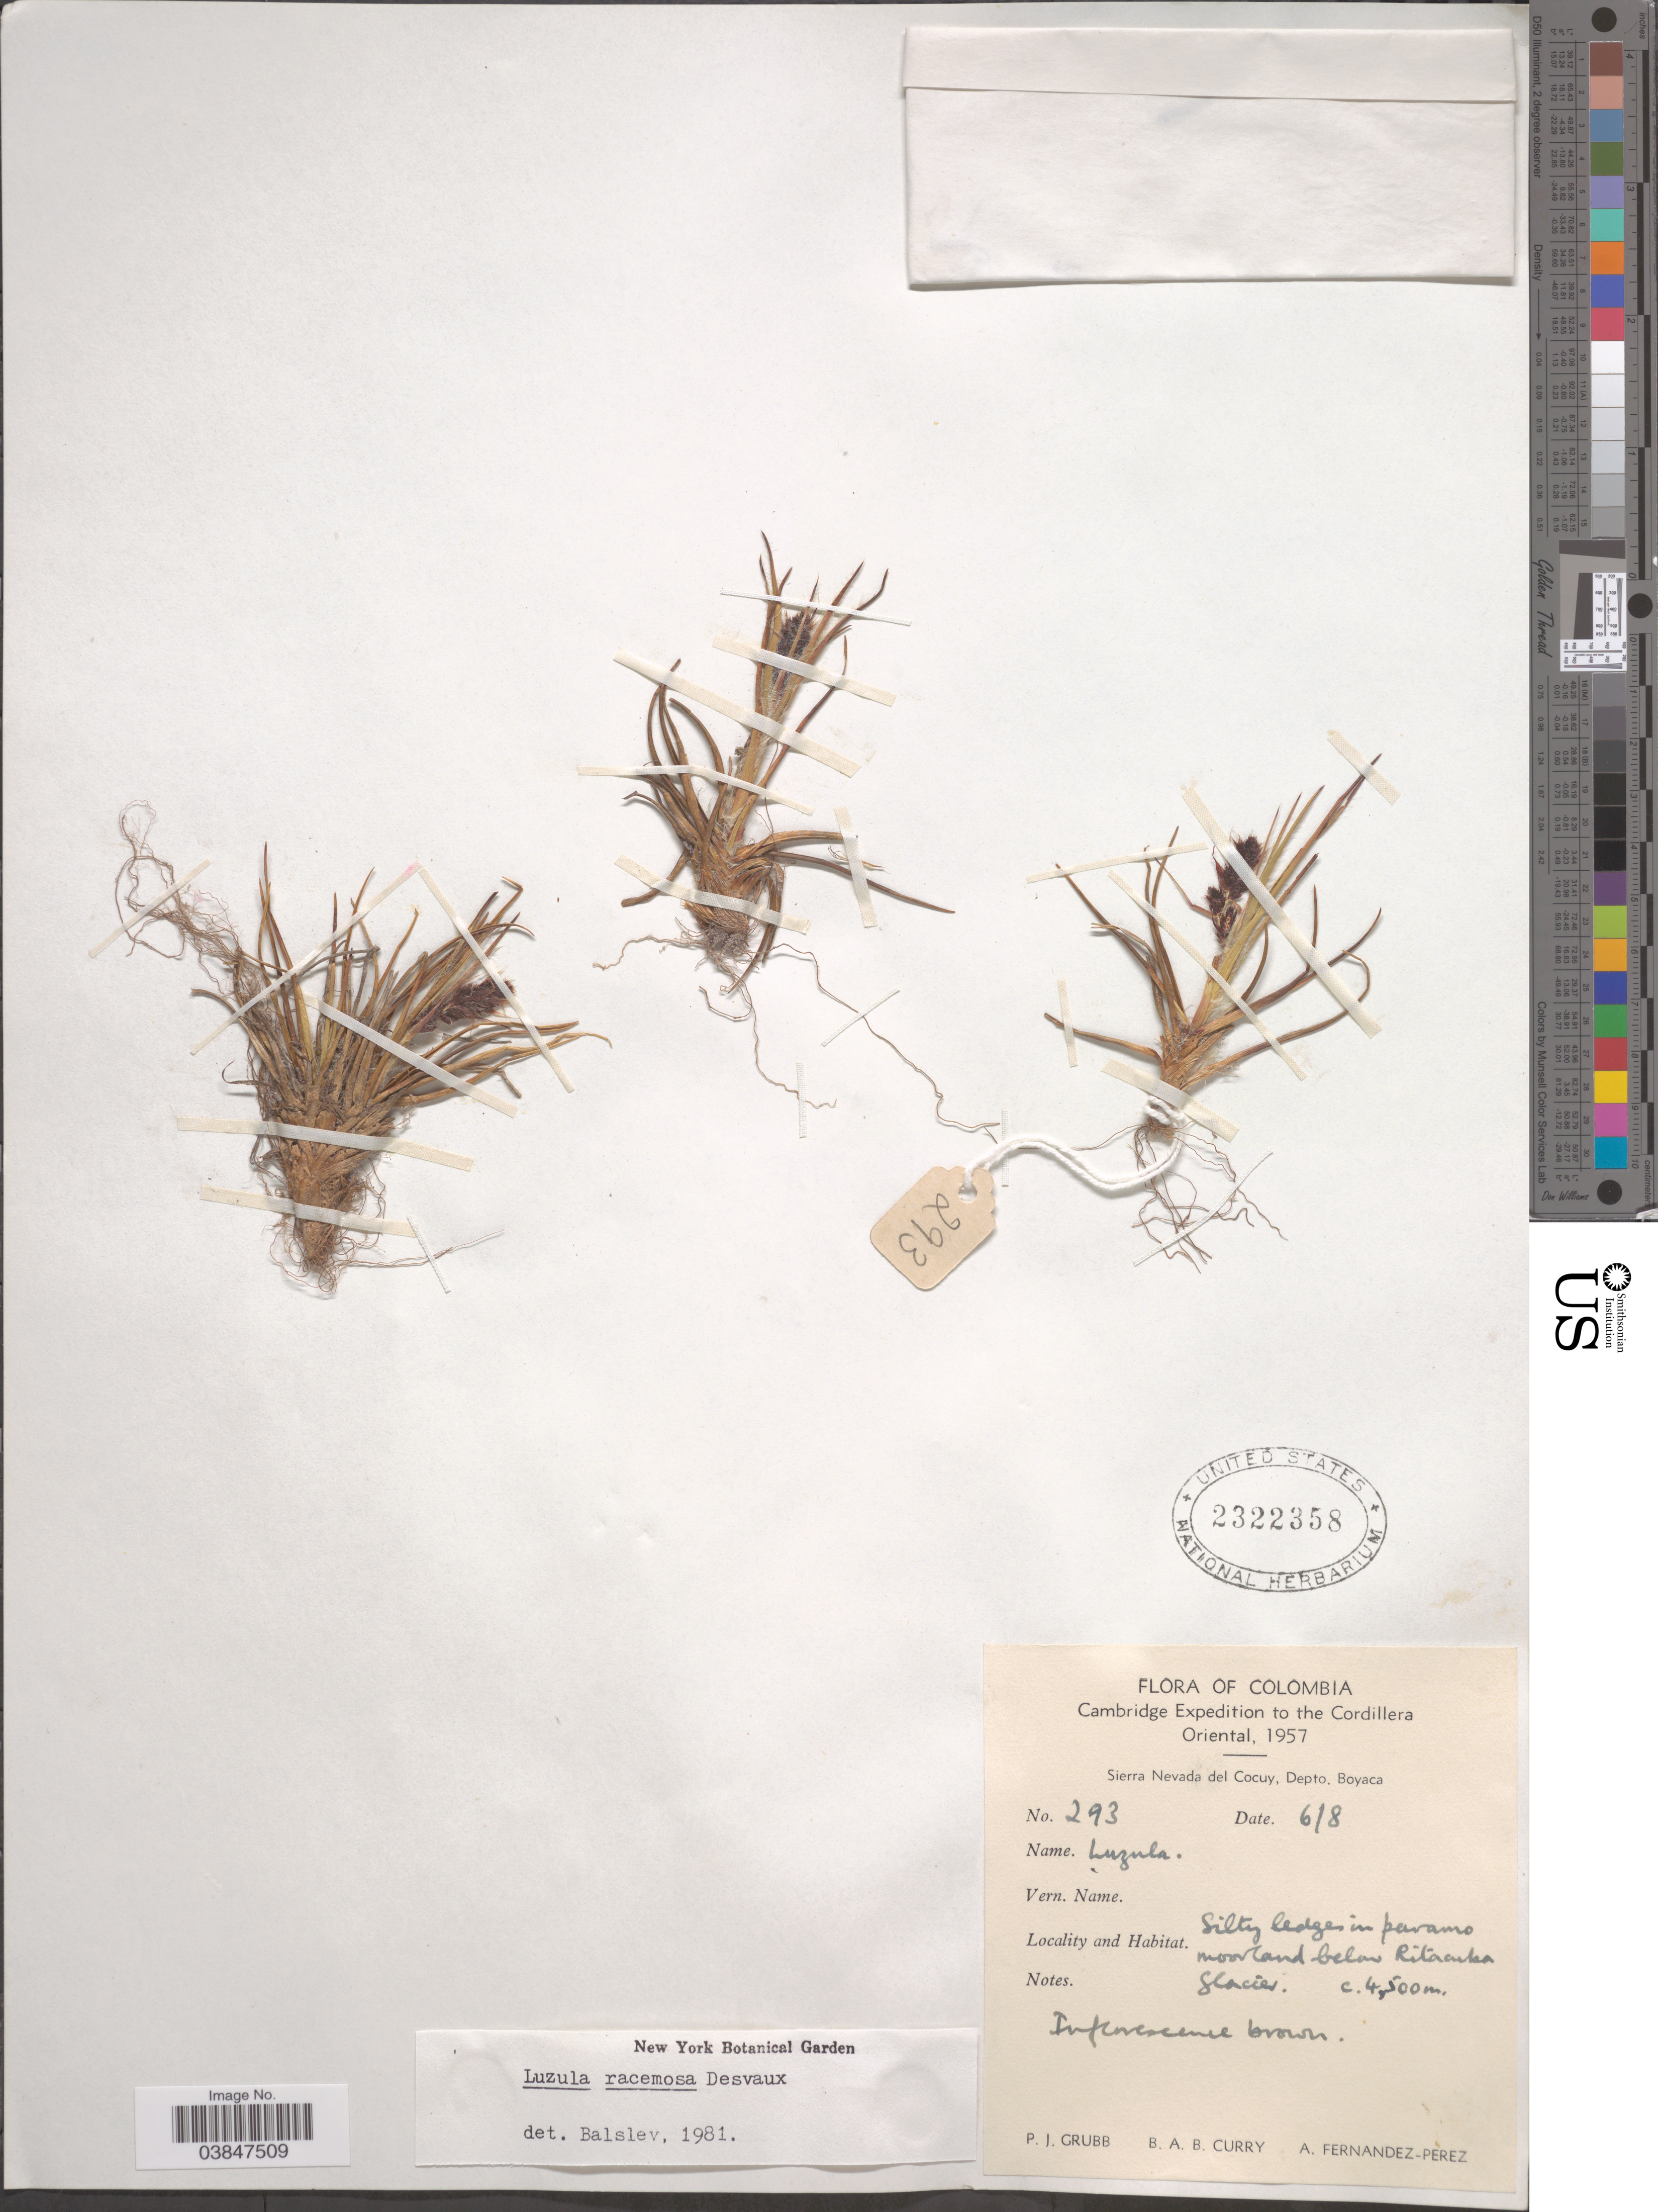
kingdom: Plantae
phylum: Tracheophyta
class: Liliopsida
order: Poales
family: Juncaceae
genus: Luzula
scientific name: Luzula racemosa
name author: Desv.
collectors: P. J. Grubb, B. A. B. Curry & A. Fernández-Pérez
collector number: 293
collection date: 1957-08-06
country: Colombia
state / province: Boyacá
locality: The Cordillera Oriental. Sierra Nevada del Cocuy, Depto. Boyaca. Below Ritacuba glacier.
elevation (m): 4500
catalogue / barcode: US 2322358